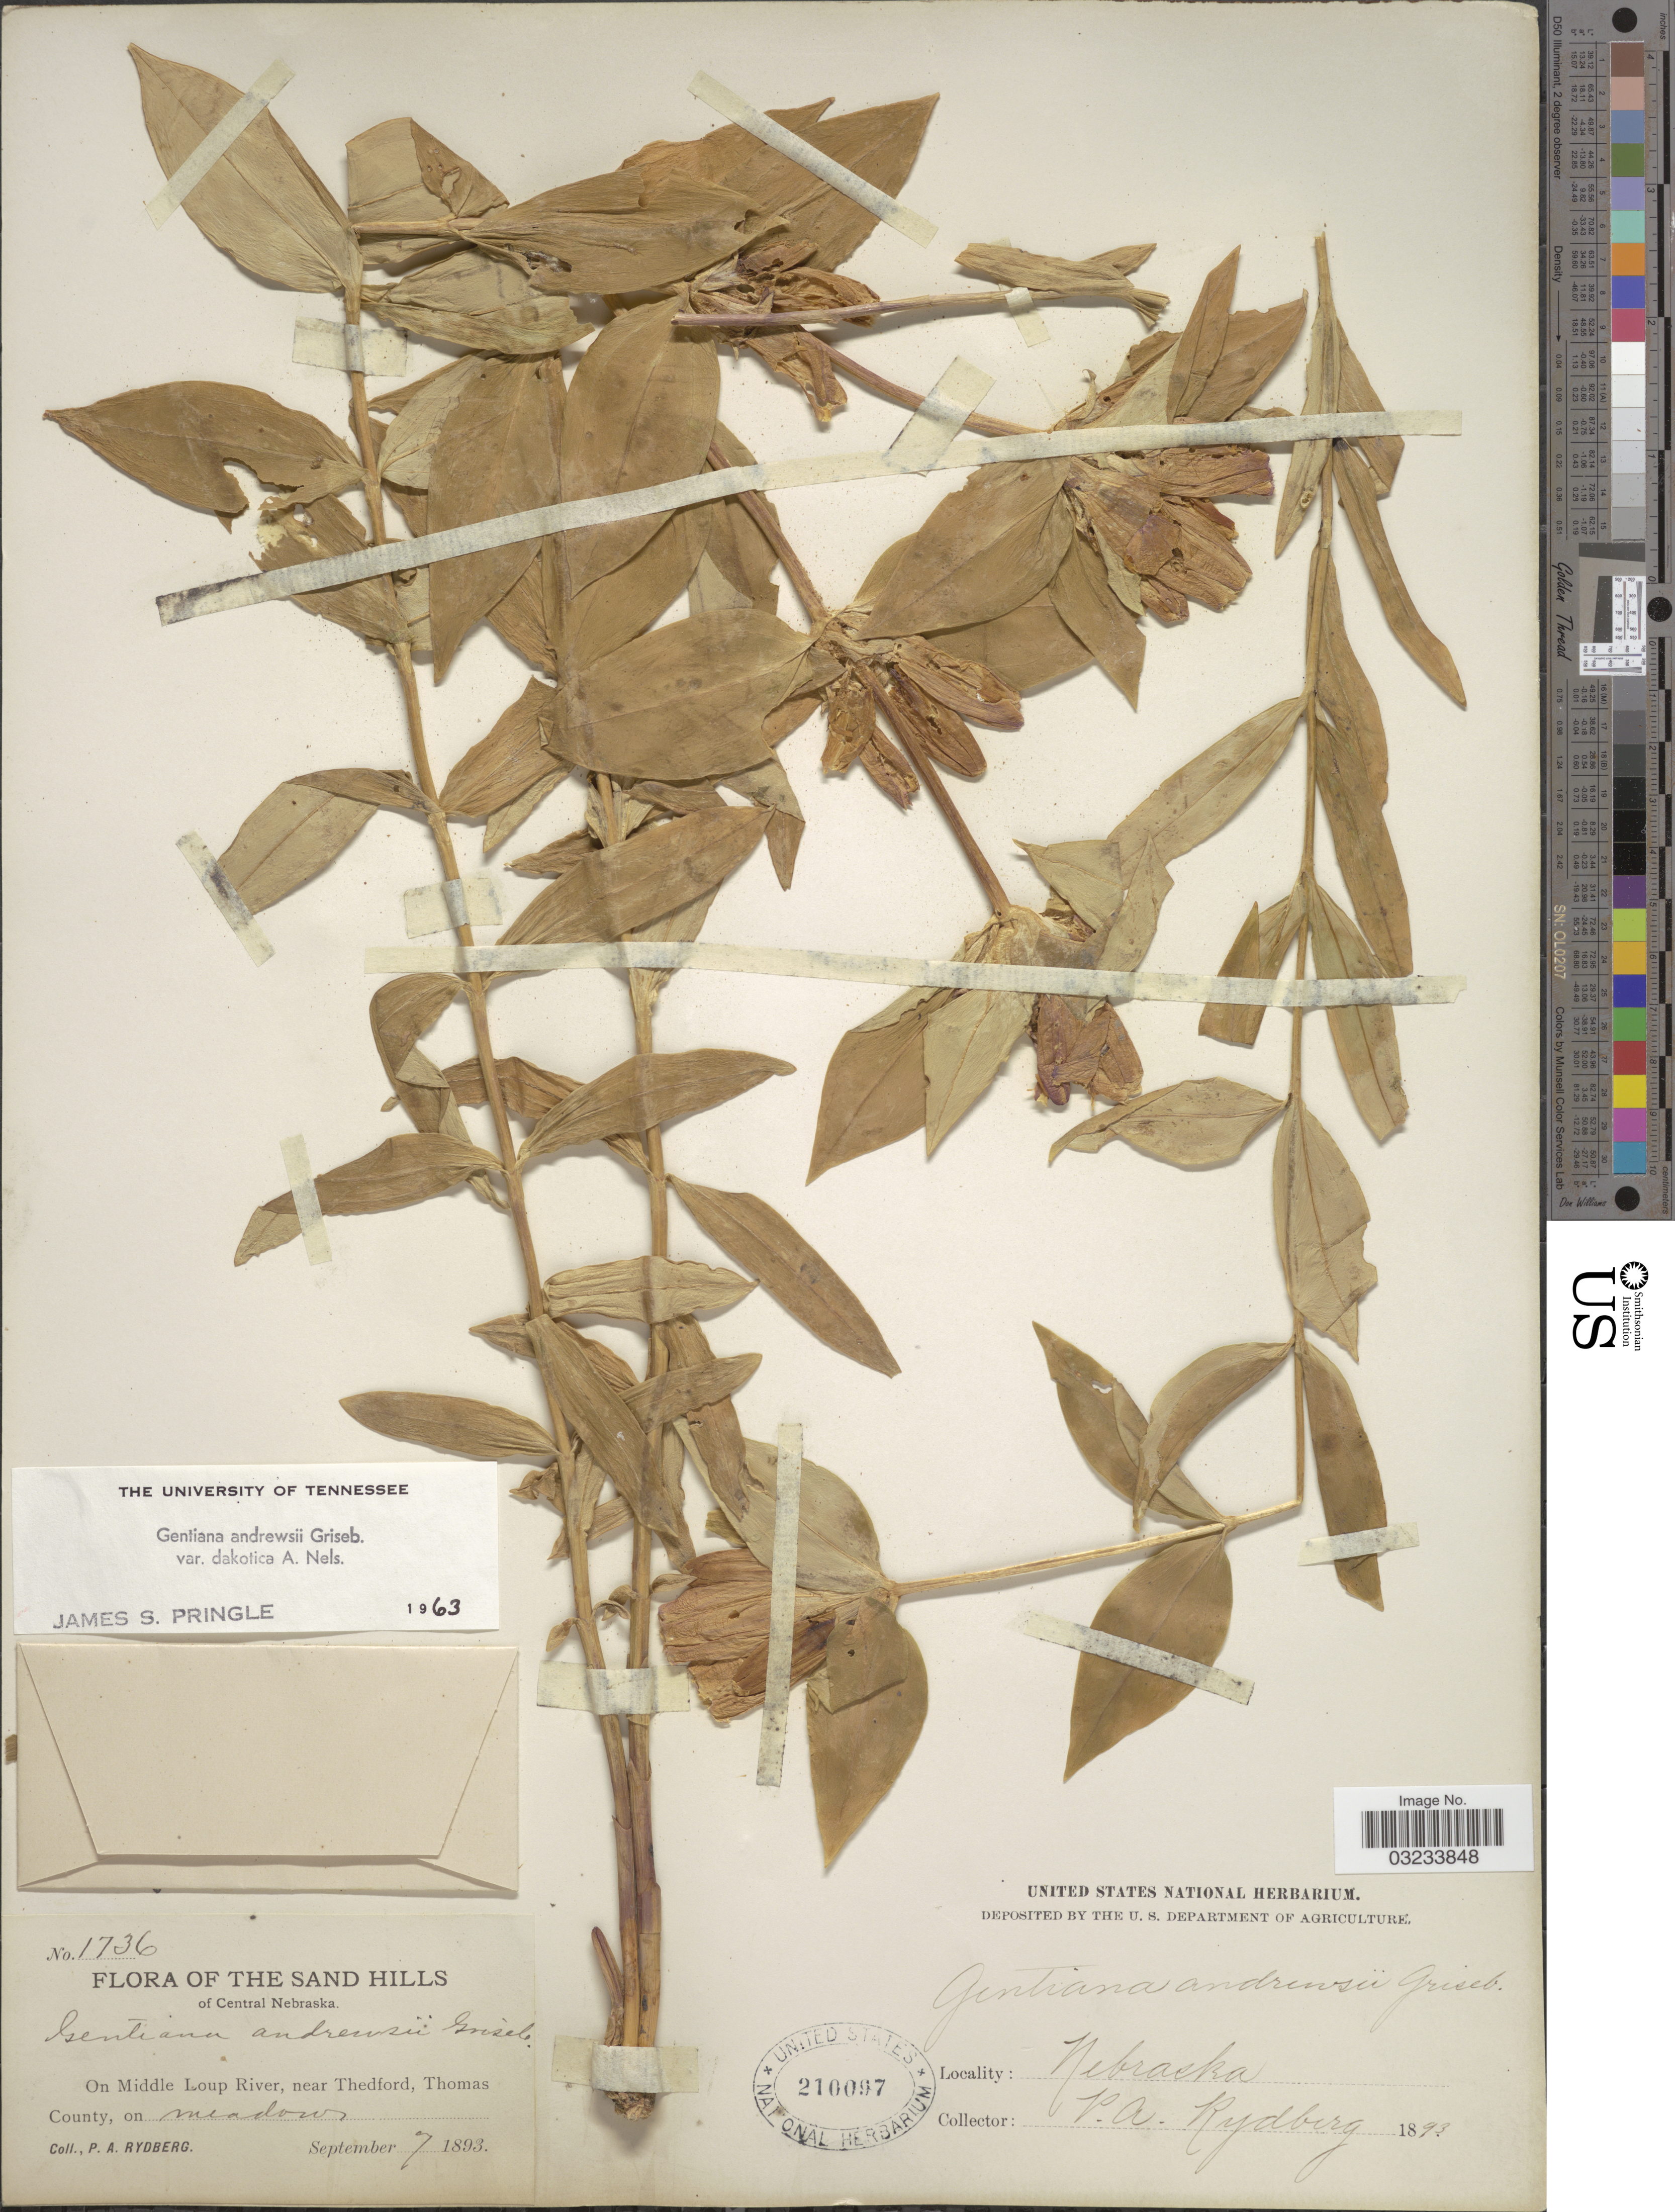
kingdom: Plantae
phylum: Tracheophyta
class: Magnoliopsida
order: Gentianales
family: Gentianaceae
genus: Gentiana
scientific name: Gentiana andrewsii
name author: Griseb.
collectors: P. A. Rydberg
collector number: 1736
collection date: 1893-09-07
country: United States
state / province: Nebraska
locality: Sand Hills of Central Nebraska. On Middle Loup River, near Thedford, Thomas County, on meadows.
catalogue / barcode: US 210097